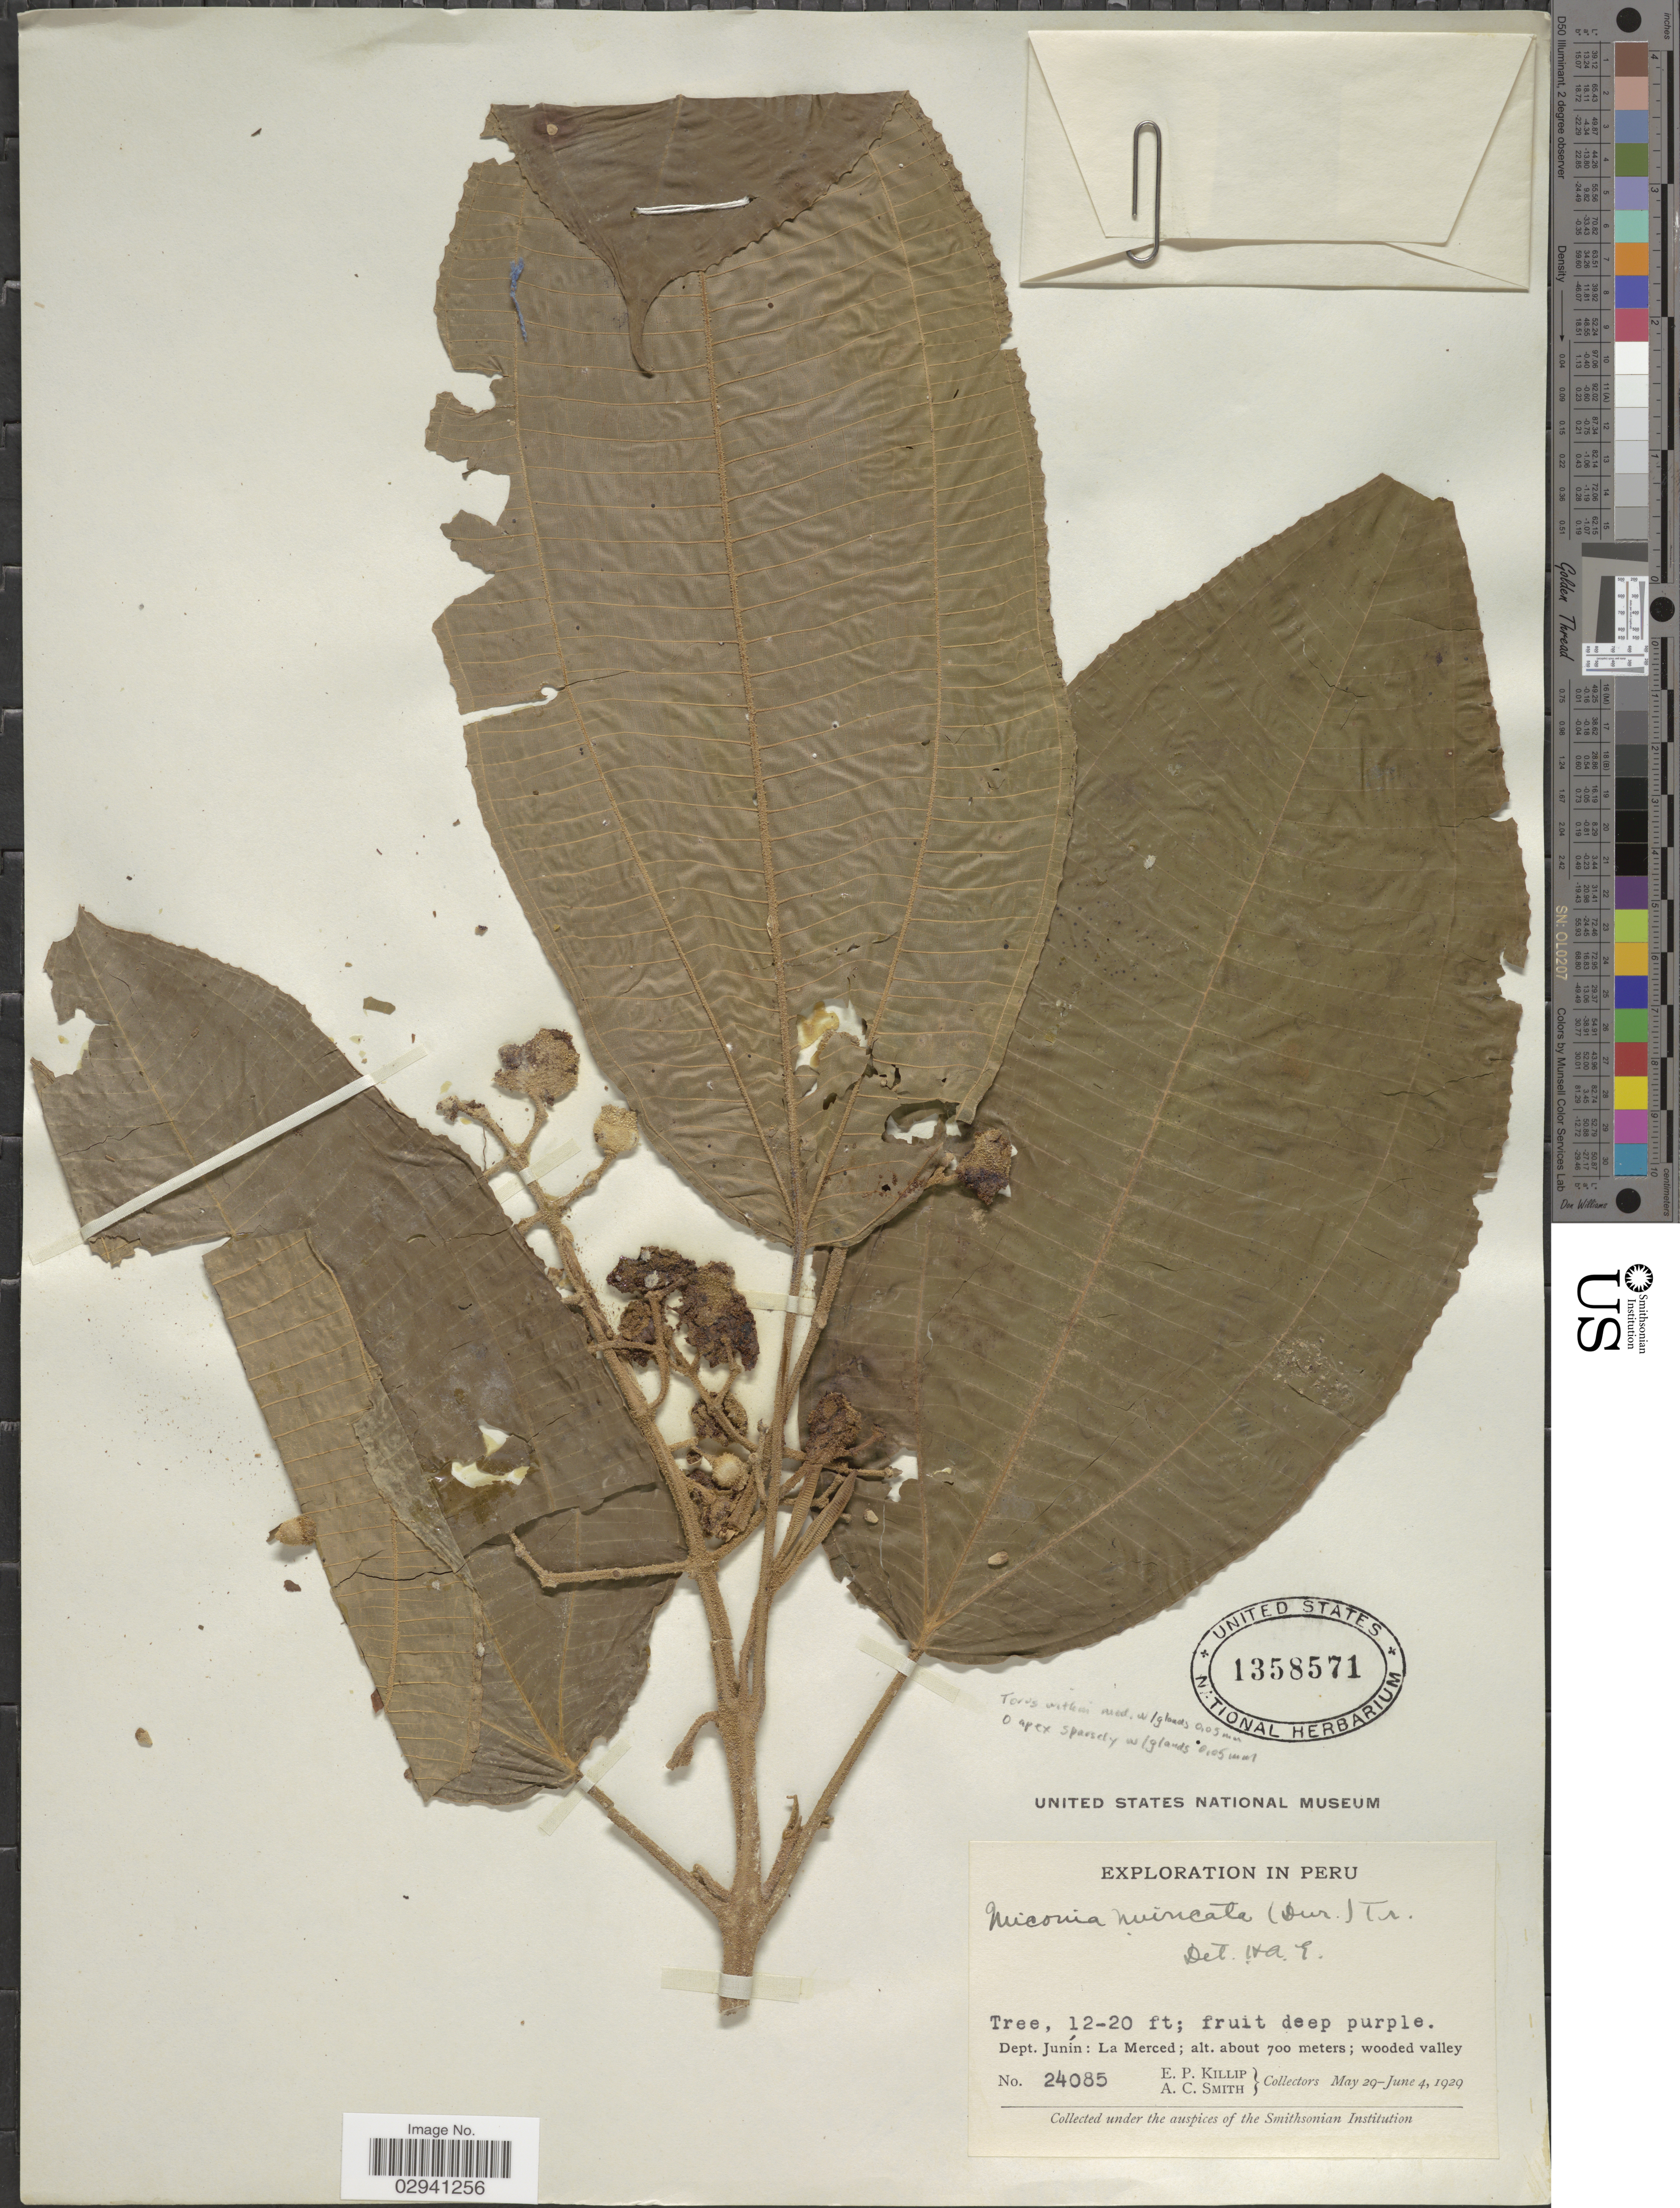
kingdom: Plantae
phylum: Tracheophyta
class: Magnoliopsida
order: Myrtales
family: Melastomataceae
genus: Miconia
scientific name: Miconia muricata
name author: (D. Don) Triana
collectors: E. P. Killip & A. C. Smith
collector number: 24085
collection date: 1929-05-29/1929-06-04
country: Peru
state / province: Junín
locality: Dept. Junín: La Merced.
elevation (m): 700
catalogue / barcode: US 1358571